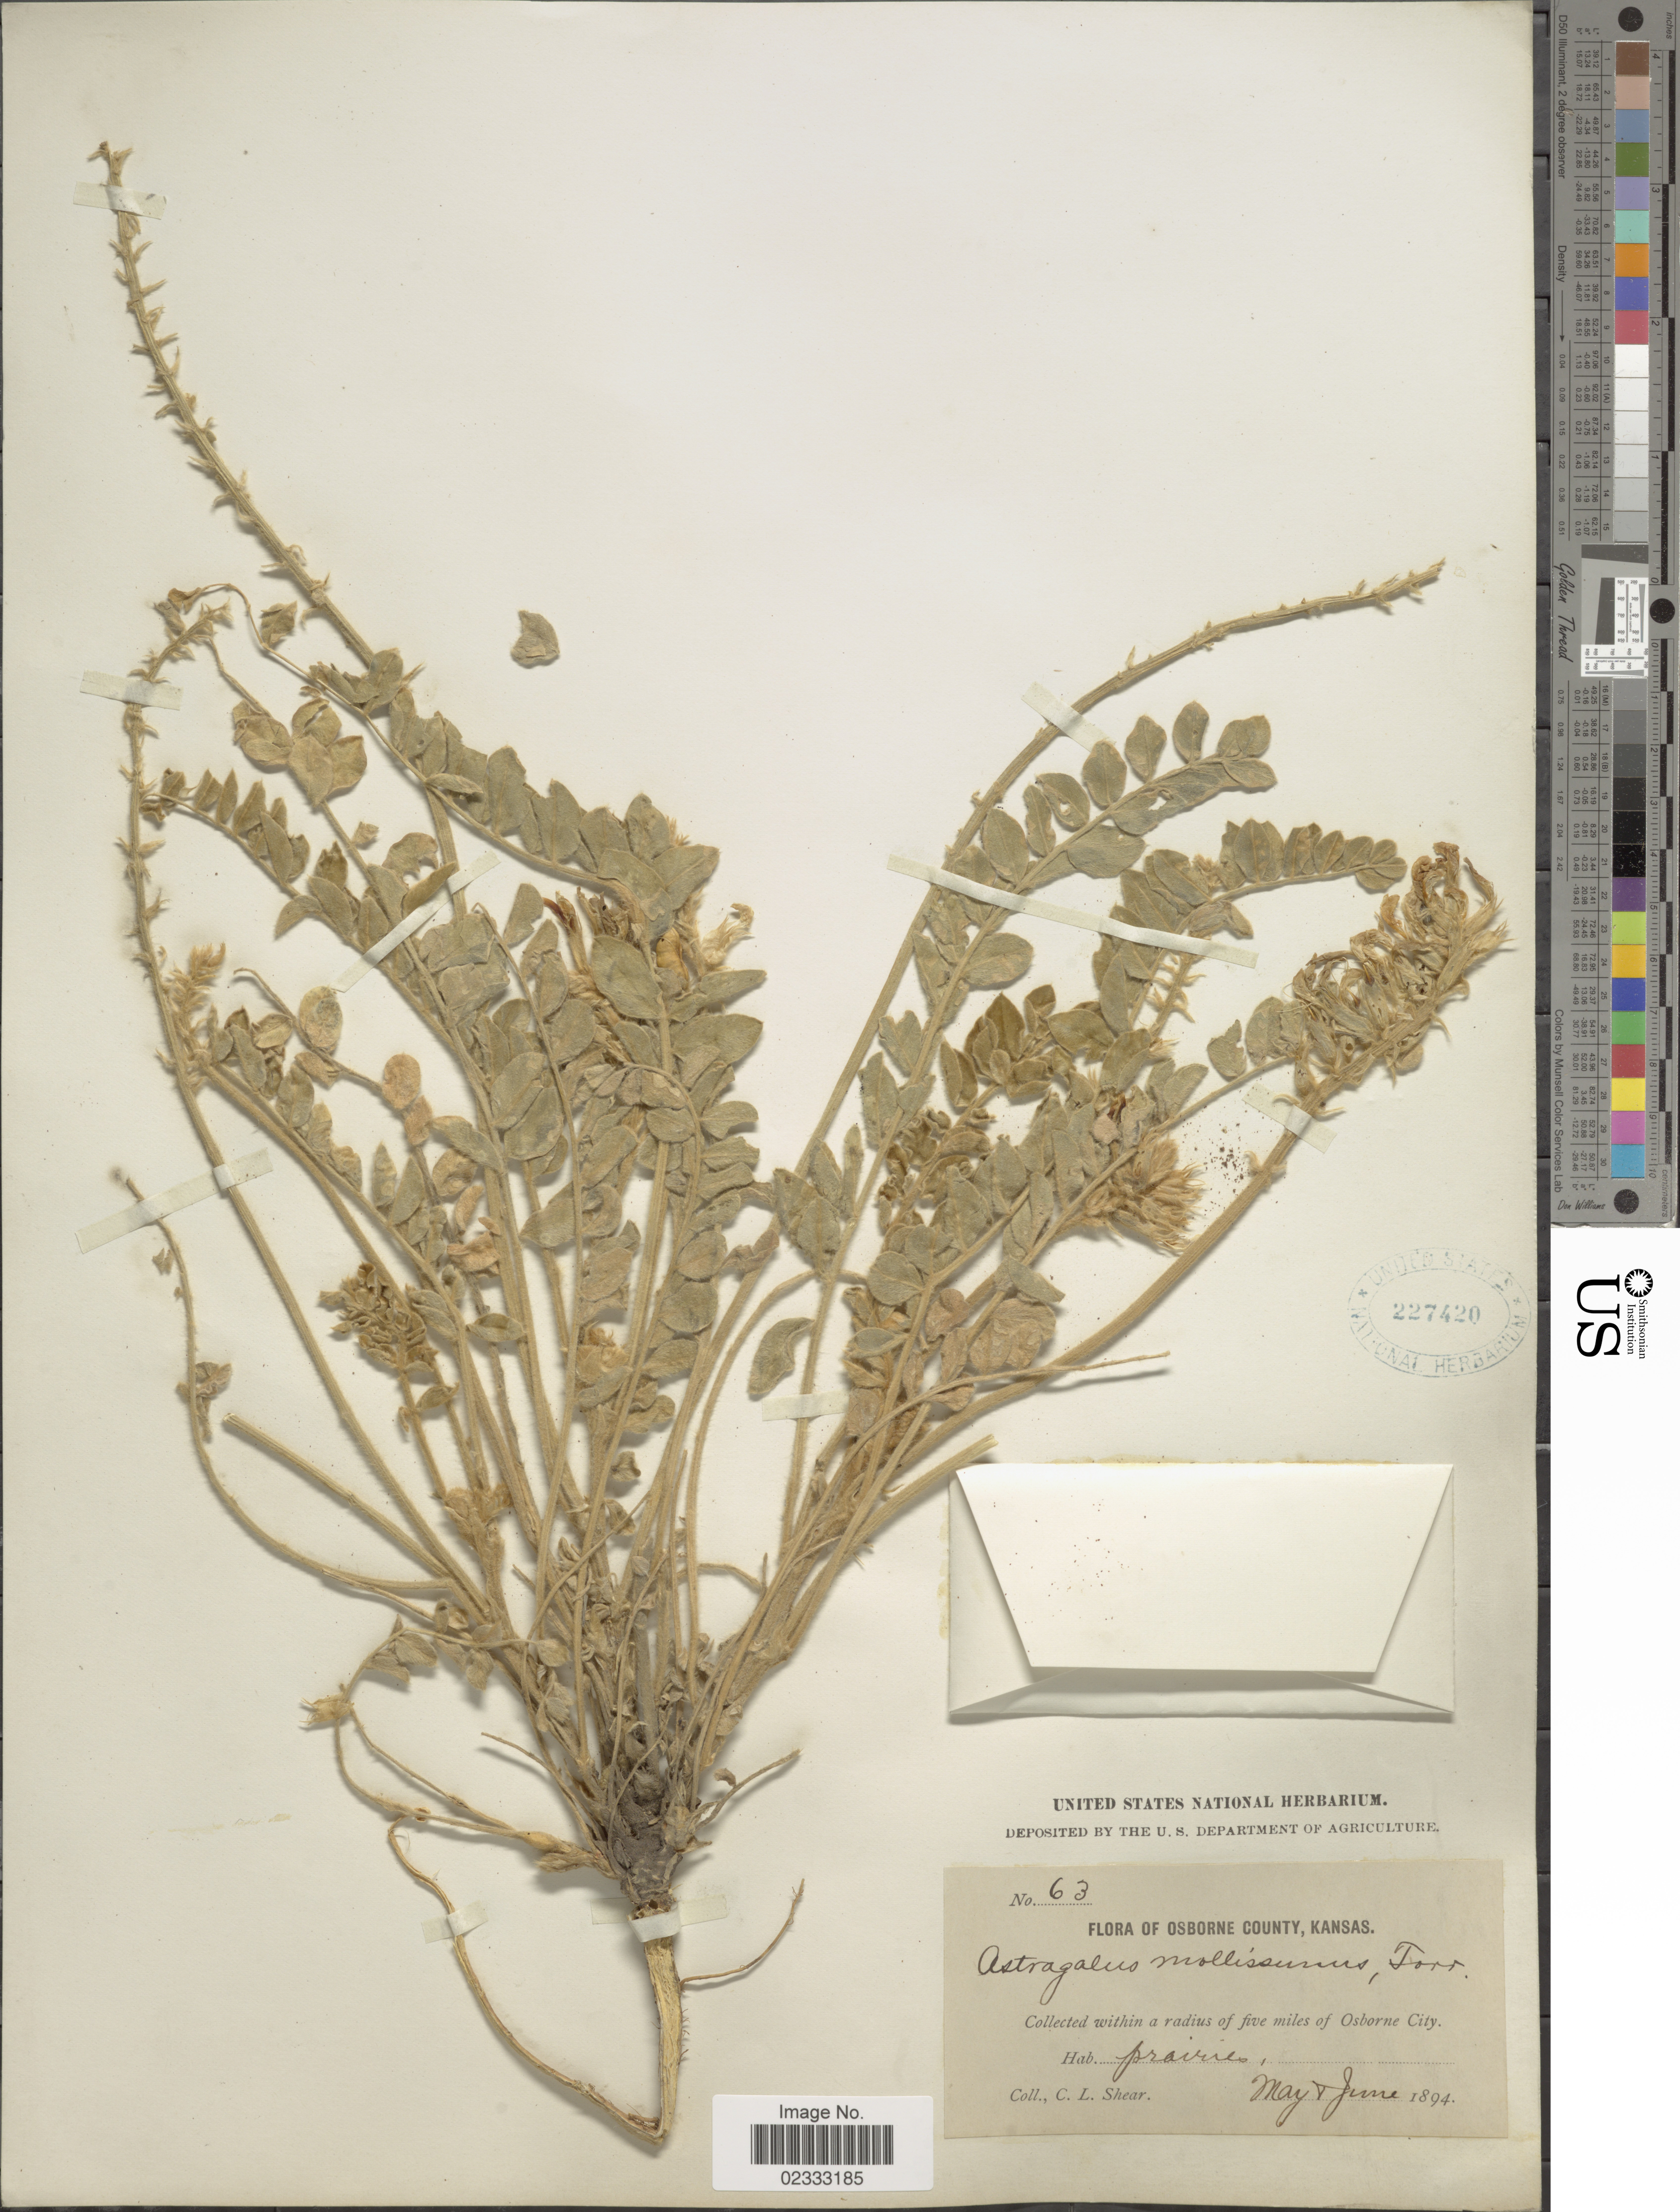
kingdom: Plantae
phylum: Tracheophyta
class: Magnoliopsida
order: Fabales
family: Fabaceae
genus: Astragalus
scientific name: Astragalus mollissimus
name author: Torr.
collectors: C. L. Shear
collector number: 63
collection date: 1894-05/1894-06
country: United States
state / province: Kansas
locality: Osborne County Kansas, within a radius of five miles of Osborne City.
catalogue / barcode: US 227420